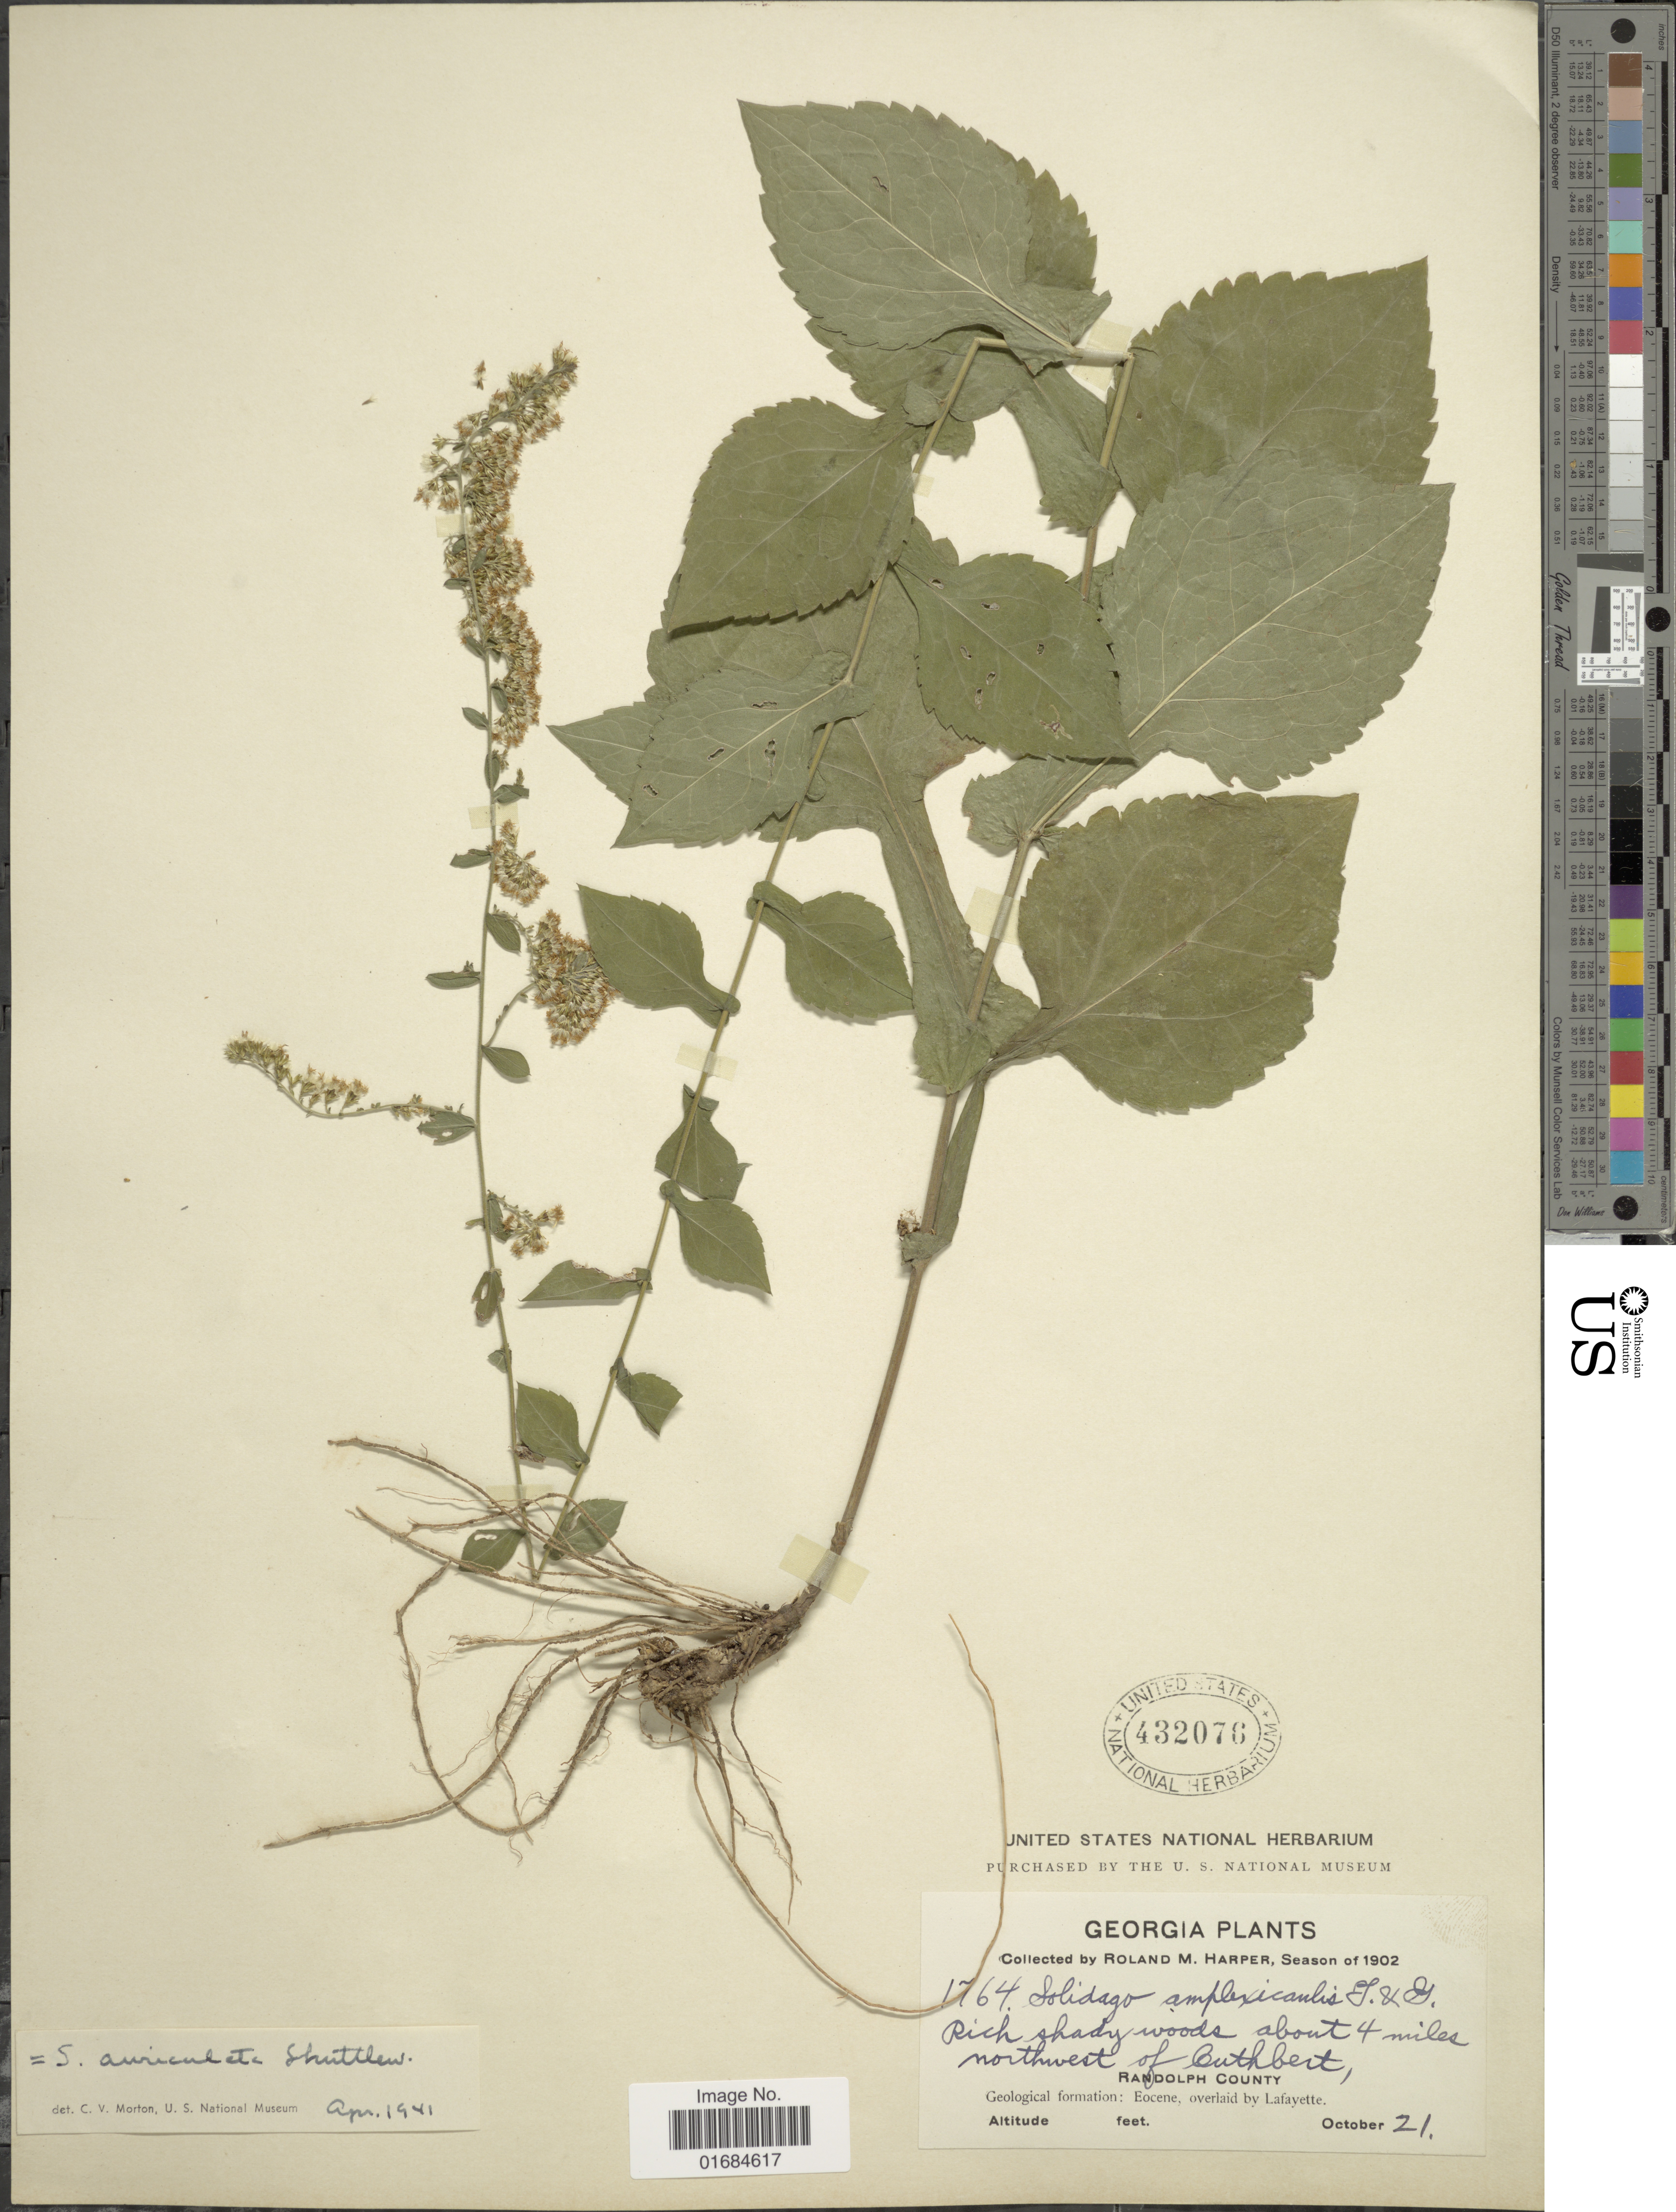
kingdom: Plantae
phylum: Tracheophyta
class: Magnoliopsida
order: Asterales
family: Asteraceae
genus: Solidago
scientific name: Solidago auriculata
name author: Shuttlew. ex S.F. Blake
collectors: R. M. Harper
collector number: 1764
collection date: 1902-10-21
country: United States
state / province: Georgia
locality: Rich shady woods about 4 miles northwest of Buthbert, Randolph County, Geological formation: Eocene, overlaid by Lafayette.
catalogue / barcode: US 432076